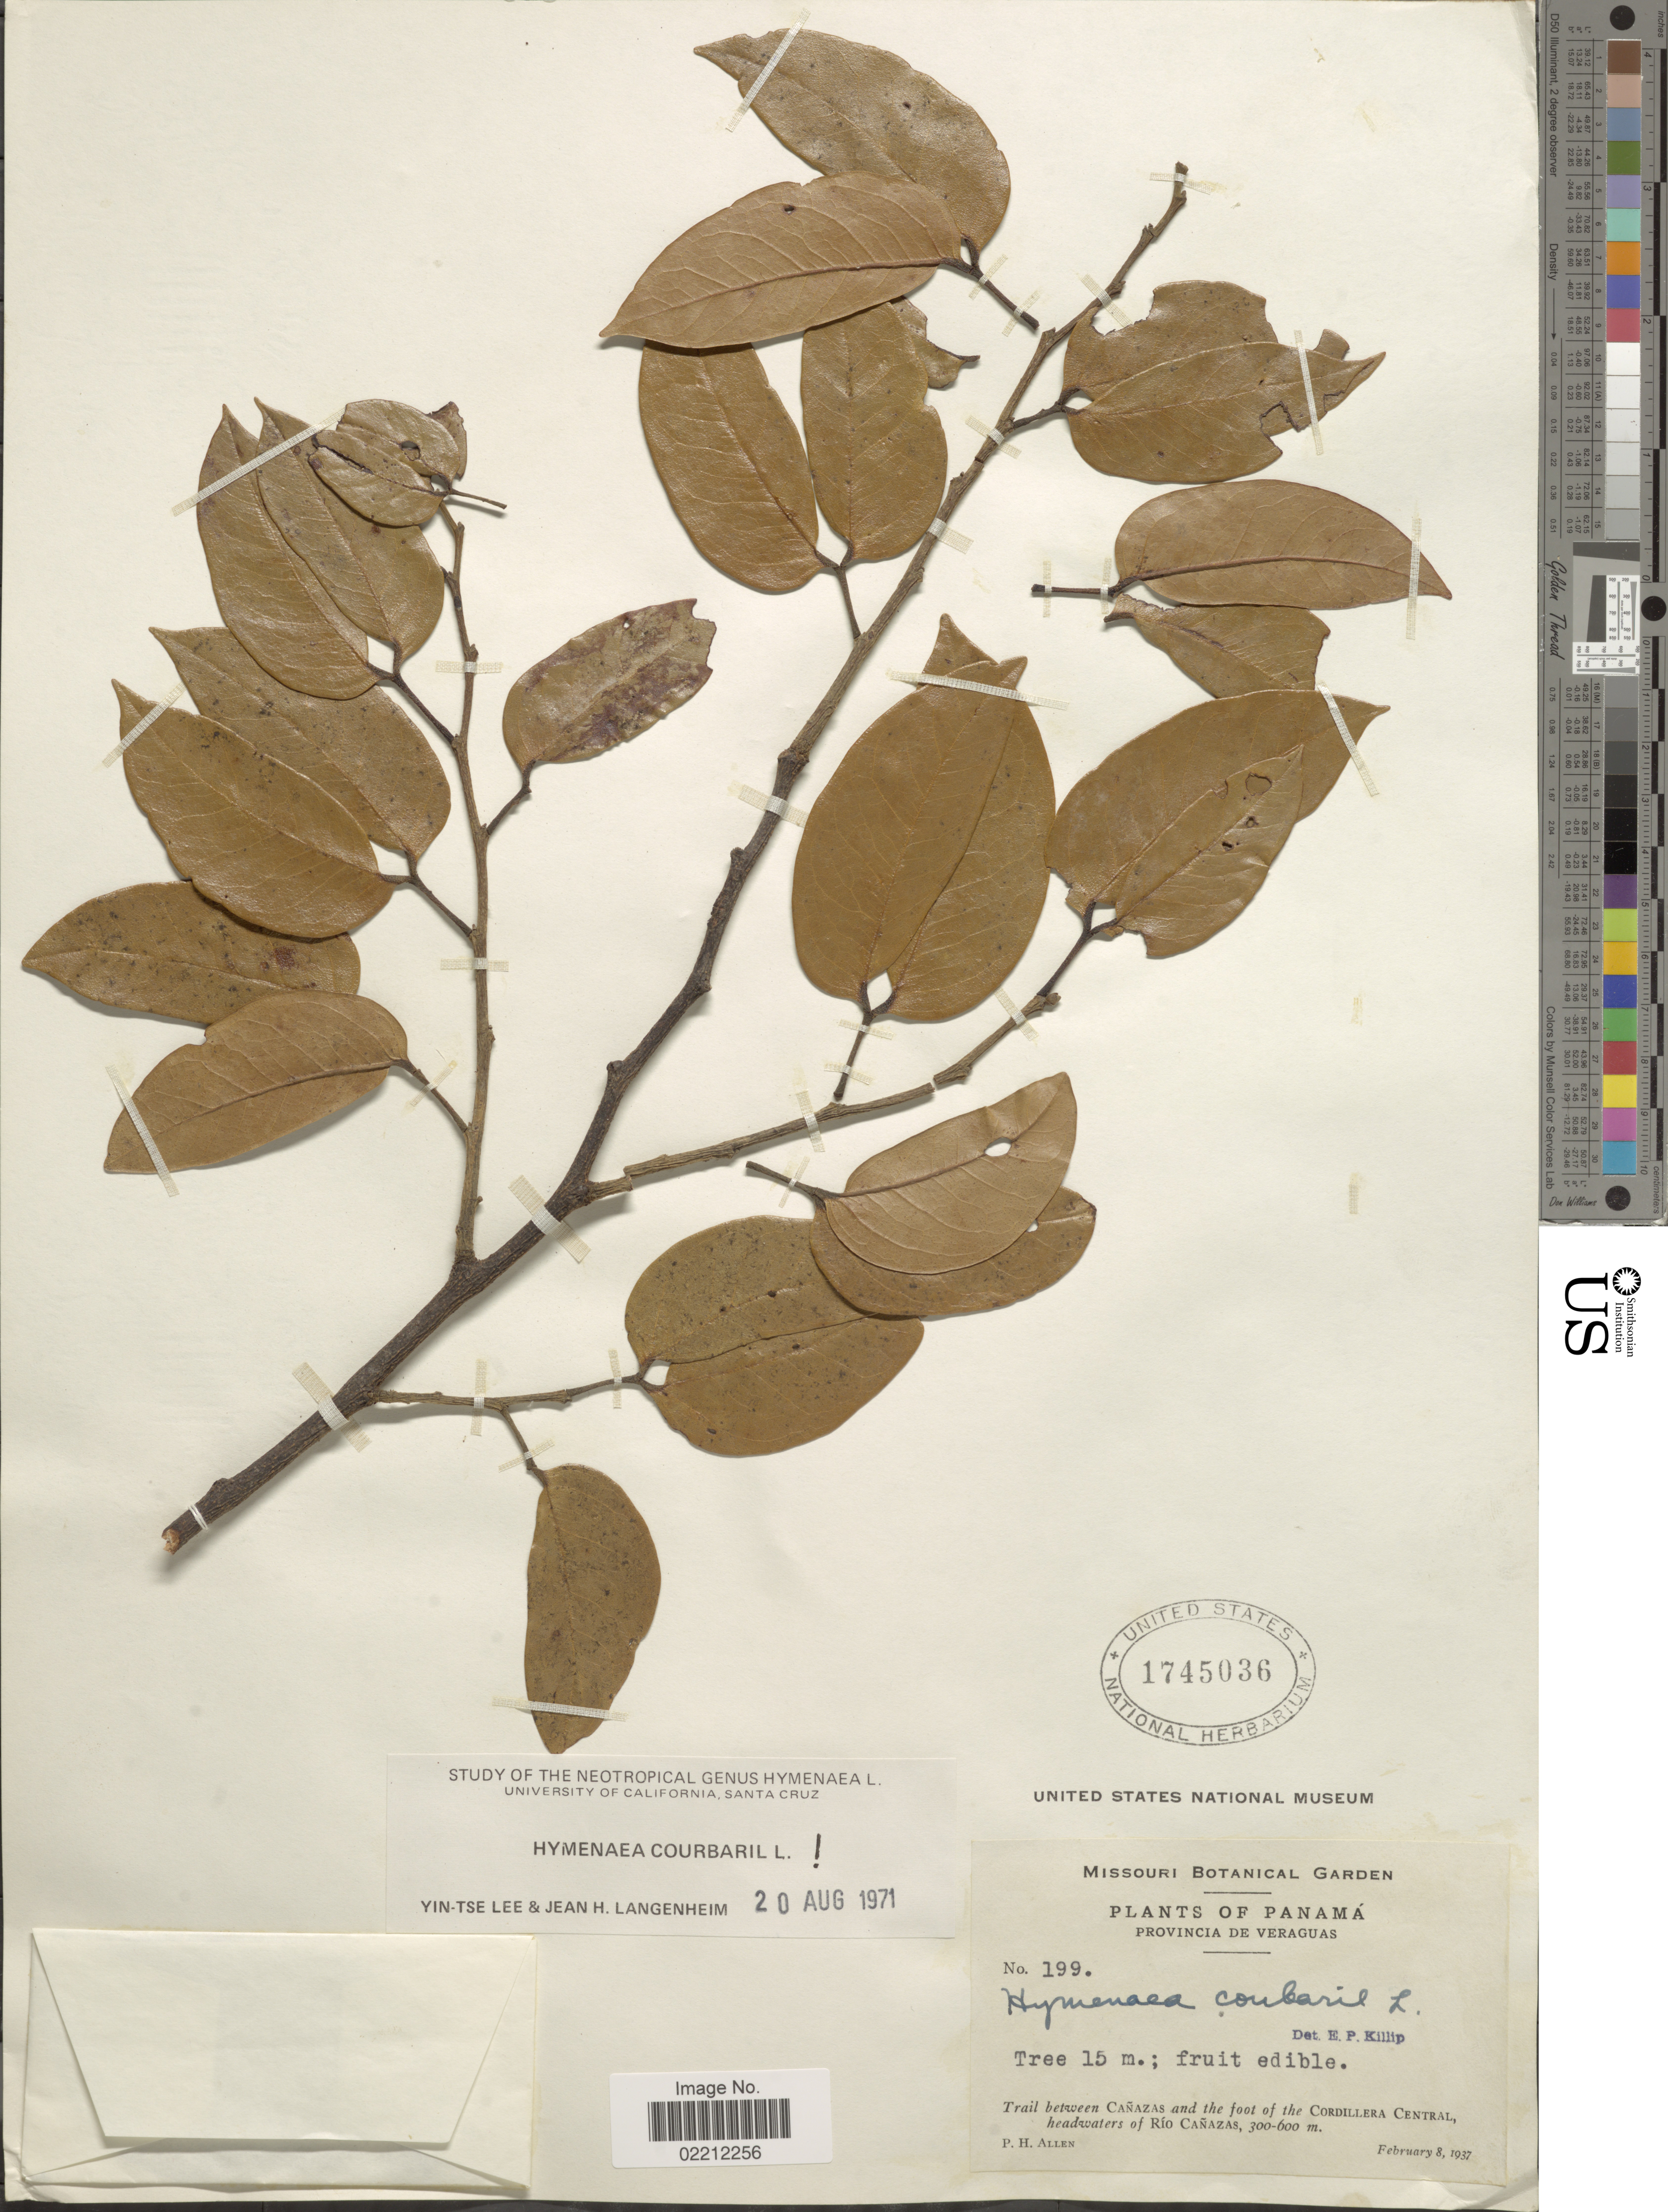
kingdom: Plantae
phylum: Tracheophyta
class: Magnoliopsida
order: Fabales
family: Fabaceae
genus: Hymenaea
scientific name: Hymenaea courbaril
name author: L.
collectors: P. H. Allen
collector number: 199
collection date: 1937-02-08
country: Panama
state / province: Veraguas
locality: Trail between Canazas and the foot of the Cordillera Central, headwaters of Rio Canazas.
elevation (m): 300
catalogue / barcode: US 1745036